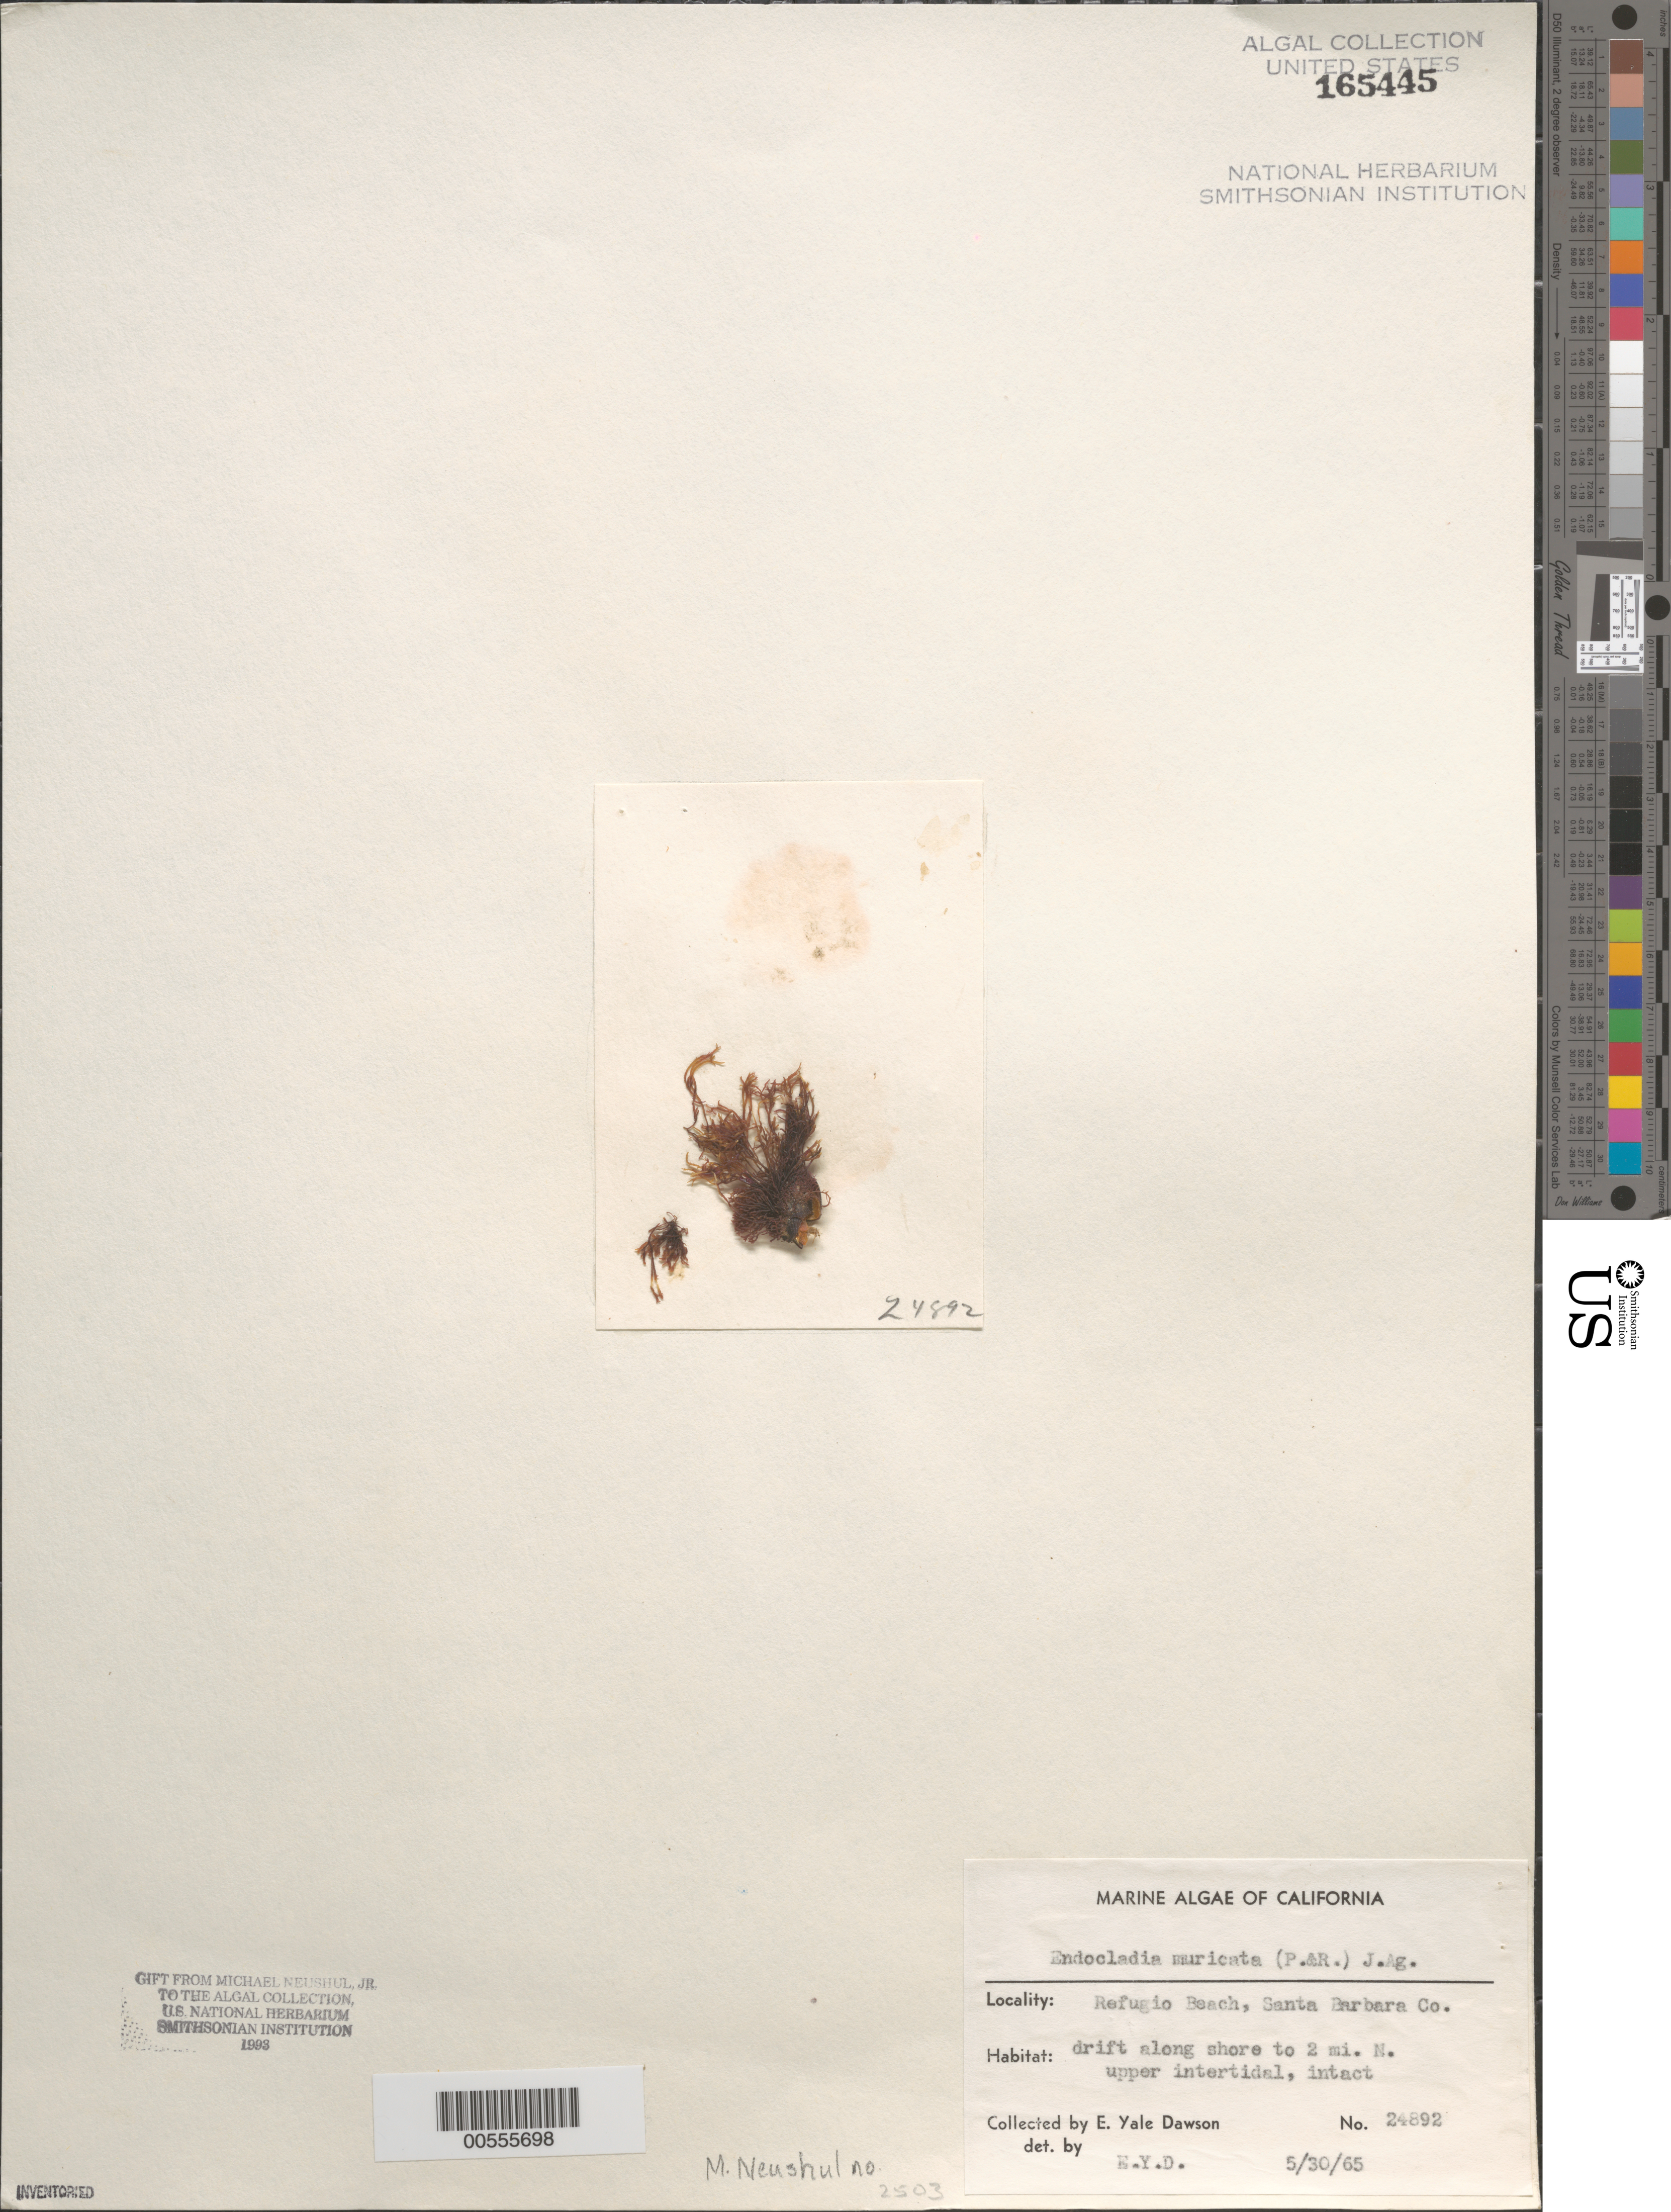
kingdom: Plantae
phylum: Rhodophyta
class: Florideophyceae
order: Gigartinales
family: Endocladiaceae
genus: Endocladia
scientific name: Endocladia muricata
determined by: Dawson, E. Y.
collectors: E. Y. Dawson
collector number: EYD 24892 & Neushul 2503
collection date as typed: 30 May 1965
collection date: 1965-05-30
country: United States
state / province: California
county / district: Santa Barbara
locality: Refugio Beach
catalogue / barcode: US 165445